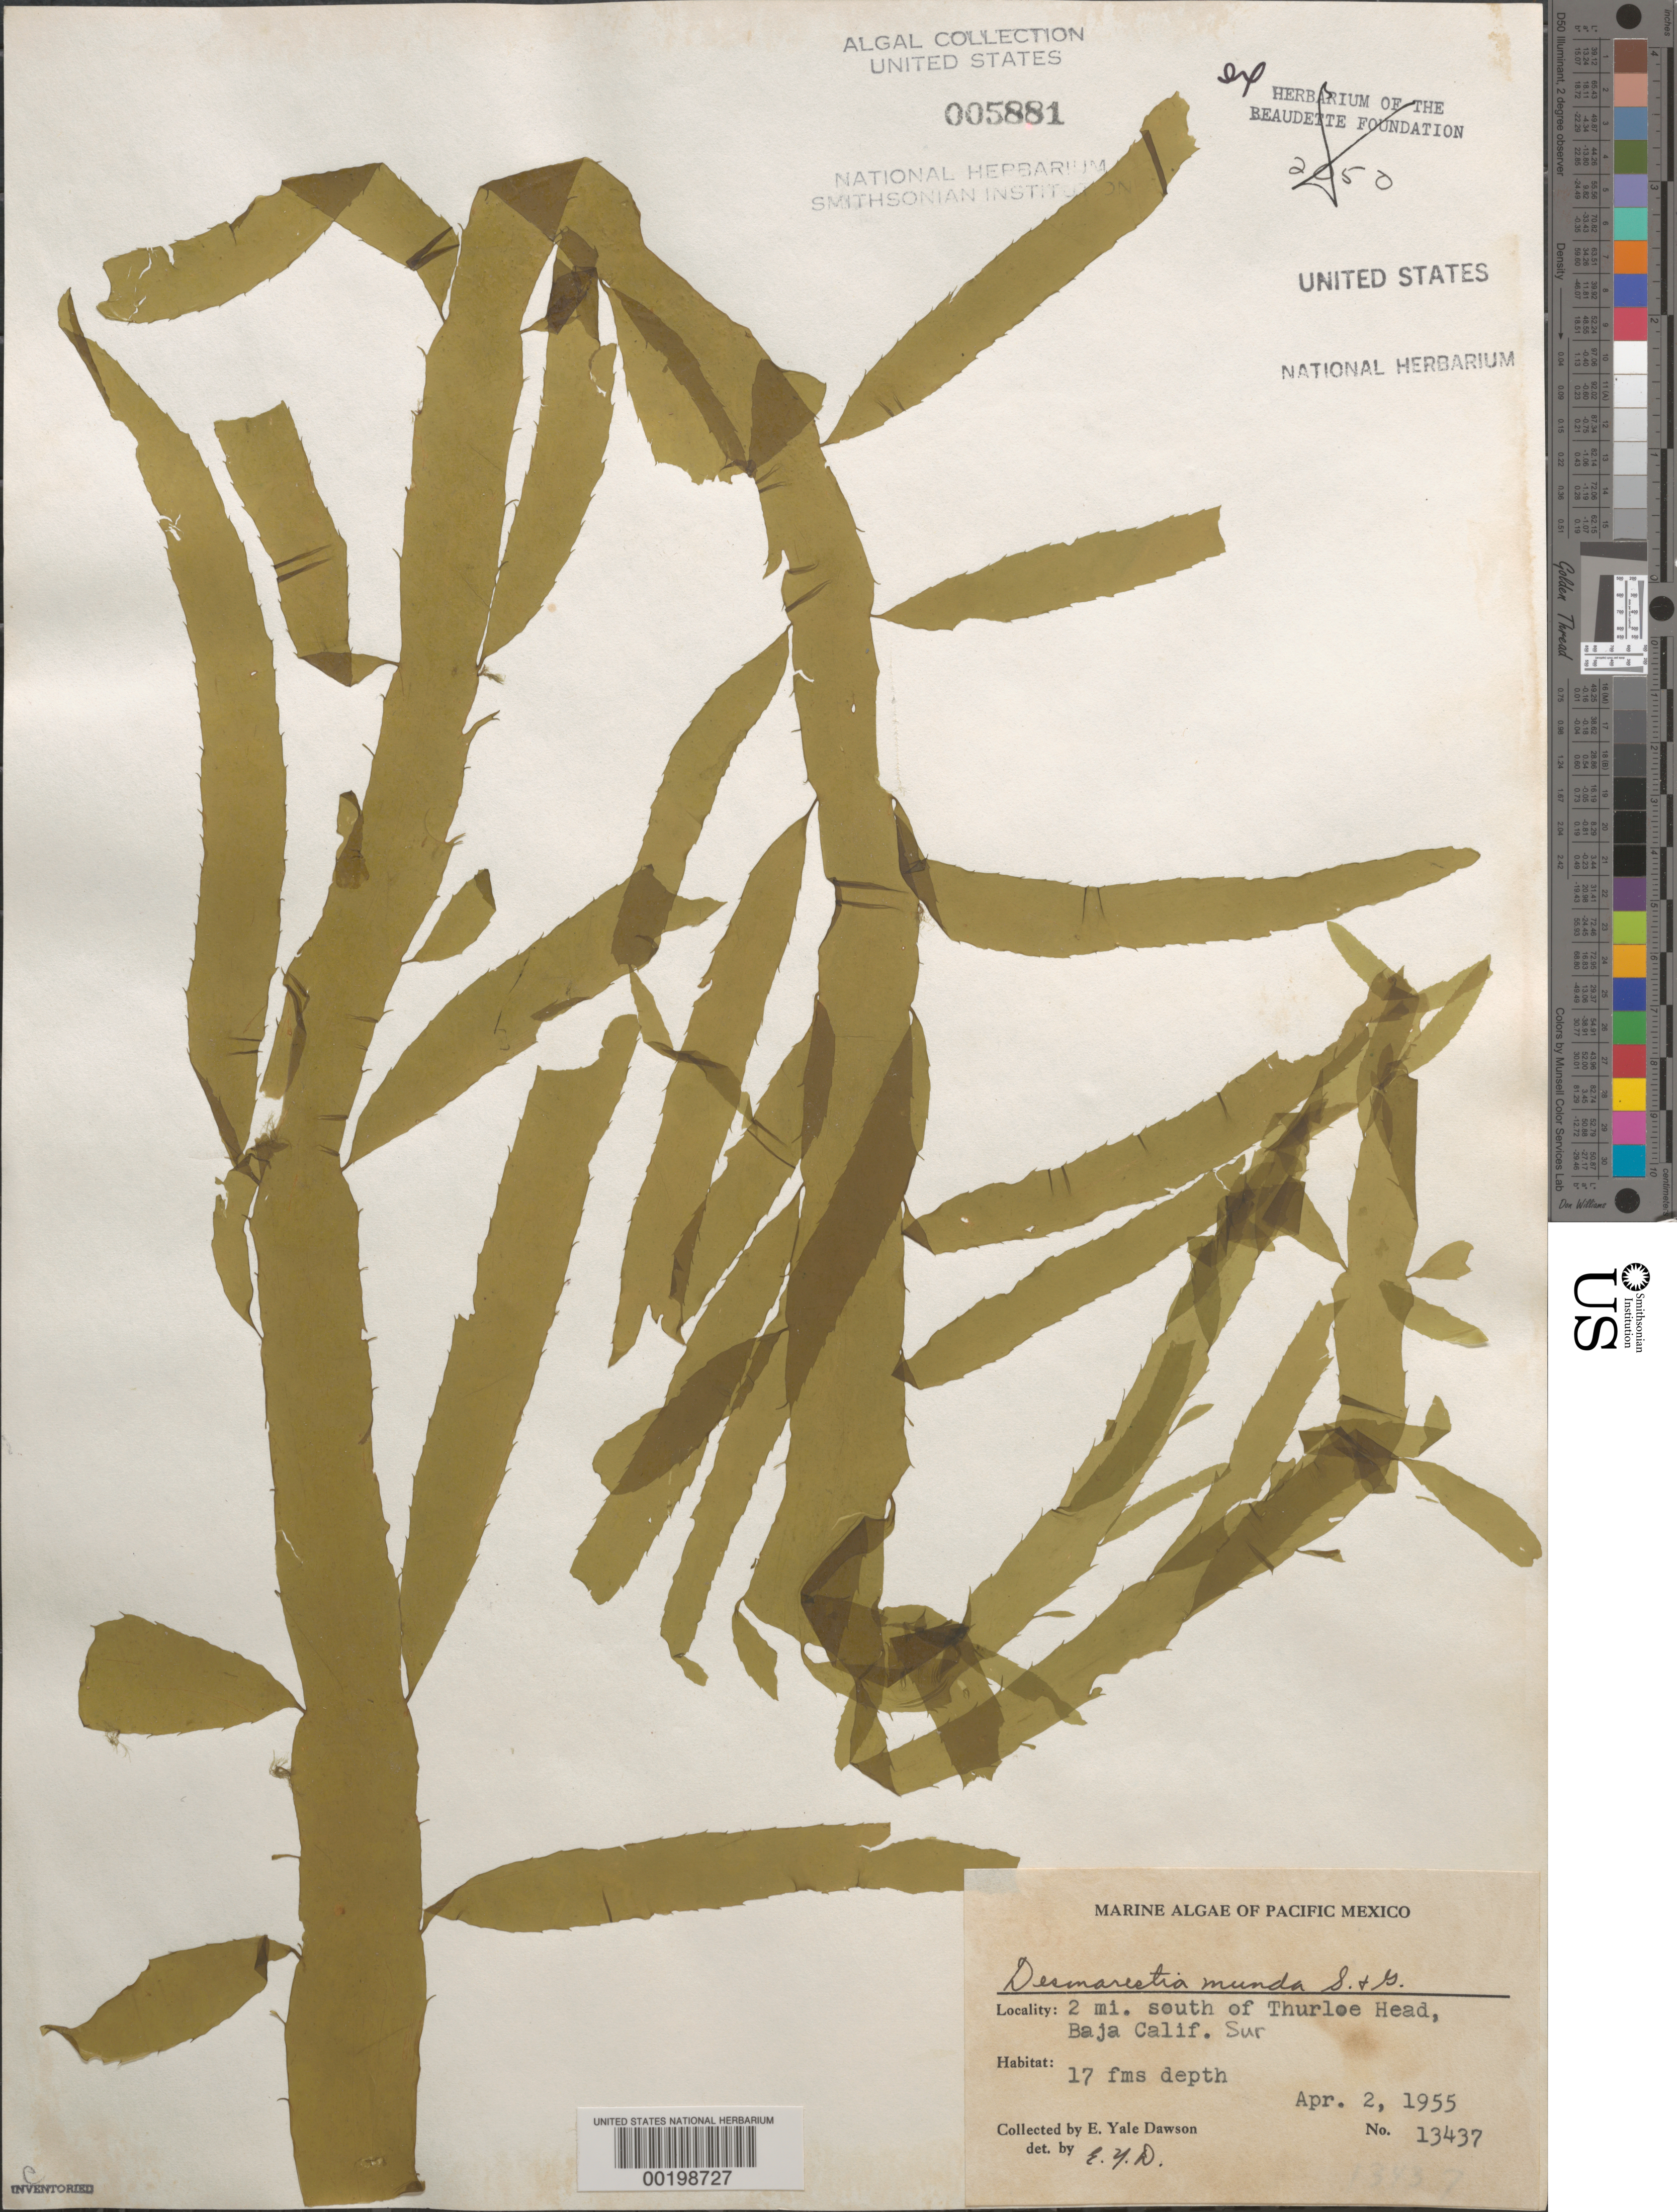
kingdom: Chromista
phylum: Ochrophyta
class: Phaeophyceae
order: Desmarestiales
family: Desmarestiaceae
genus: Desmarestia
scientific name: Desmarestia munda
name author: Setch. & N.L. Gardner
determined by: Dawson, E. Y.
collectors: E. Y. Dawson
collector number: EYD 13437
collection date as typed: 02 Apr 1955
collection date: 1955-04-02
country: Mexico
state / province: Baja California Sur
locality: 2 miles south of Thurloe Head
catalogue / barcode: US 5881